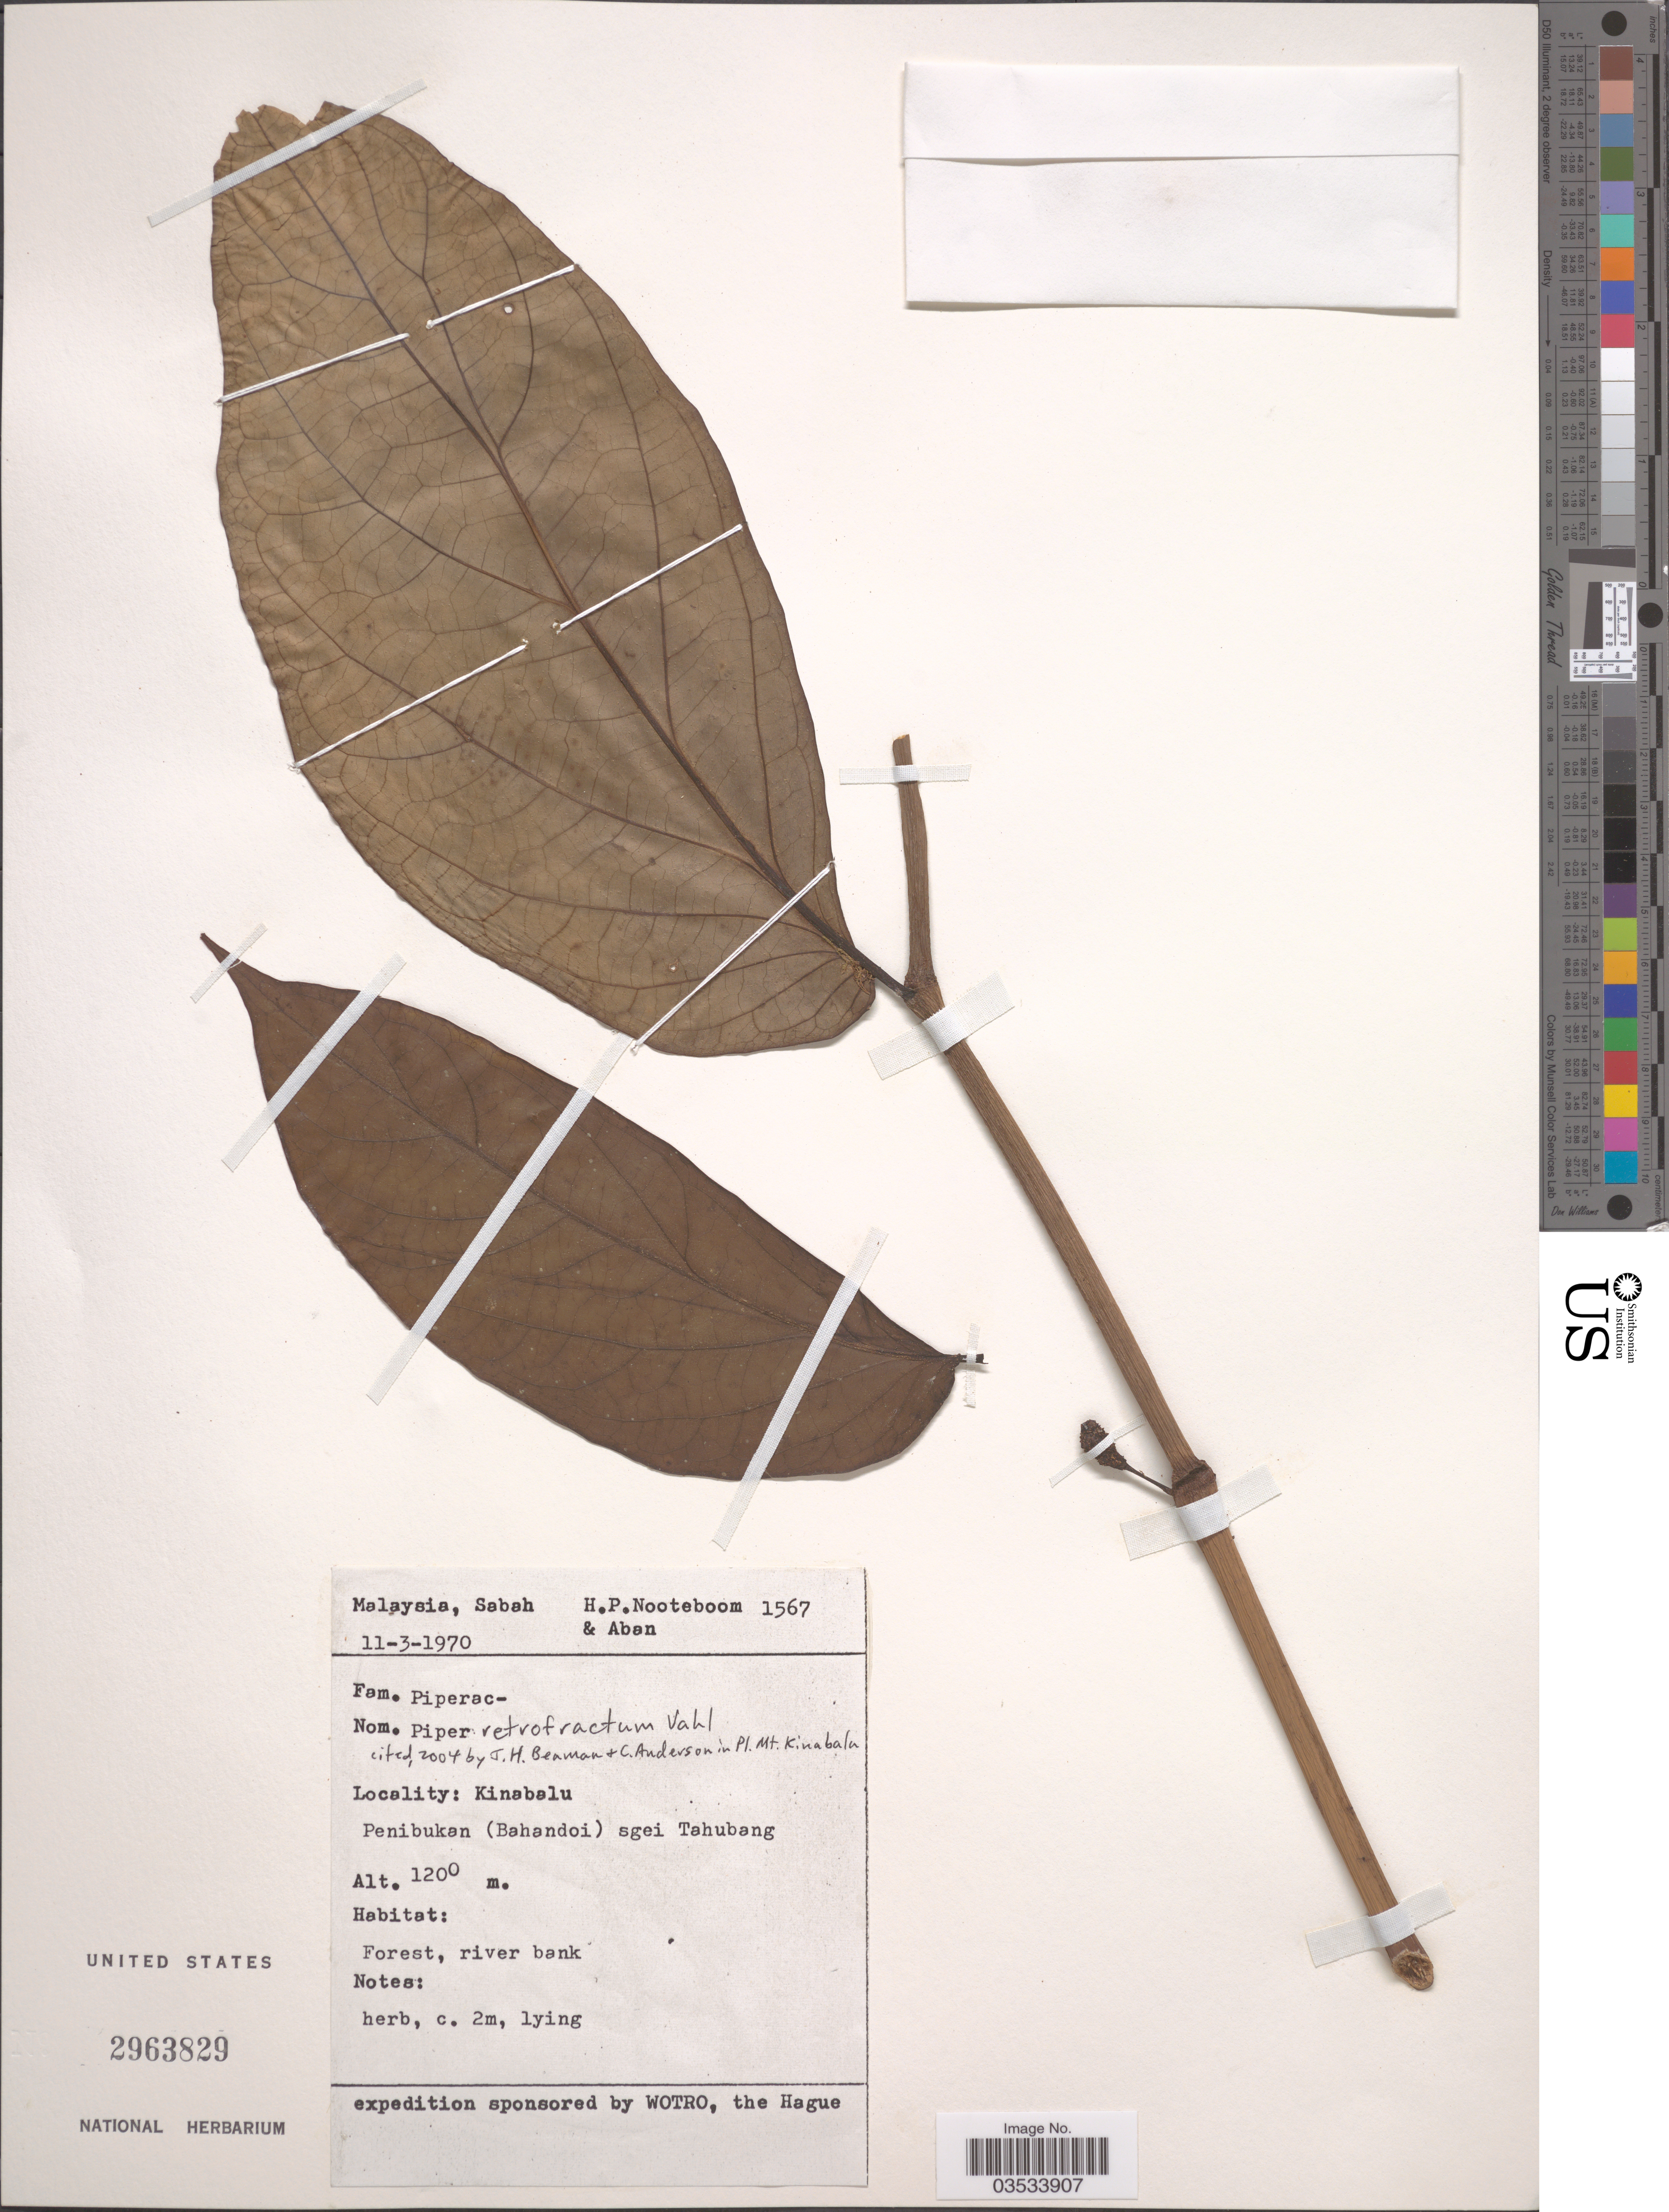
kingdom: Plantae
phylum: Tracheophyta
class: Magnoliopsida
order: Piperales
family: Piperaceae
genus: Piper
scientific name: Piper retrofractum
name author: Vahl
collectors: H. P. Nooteboom & -- Aban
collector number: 1567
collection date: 1970-03-11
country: Malaysia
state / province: Sabah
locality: Kinabalu. Penibukan (Bahandoi) sgei Tahubang.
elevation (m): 1200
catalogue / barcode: US 2963829